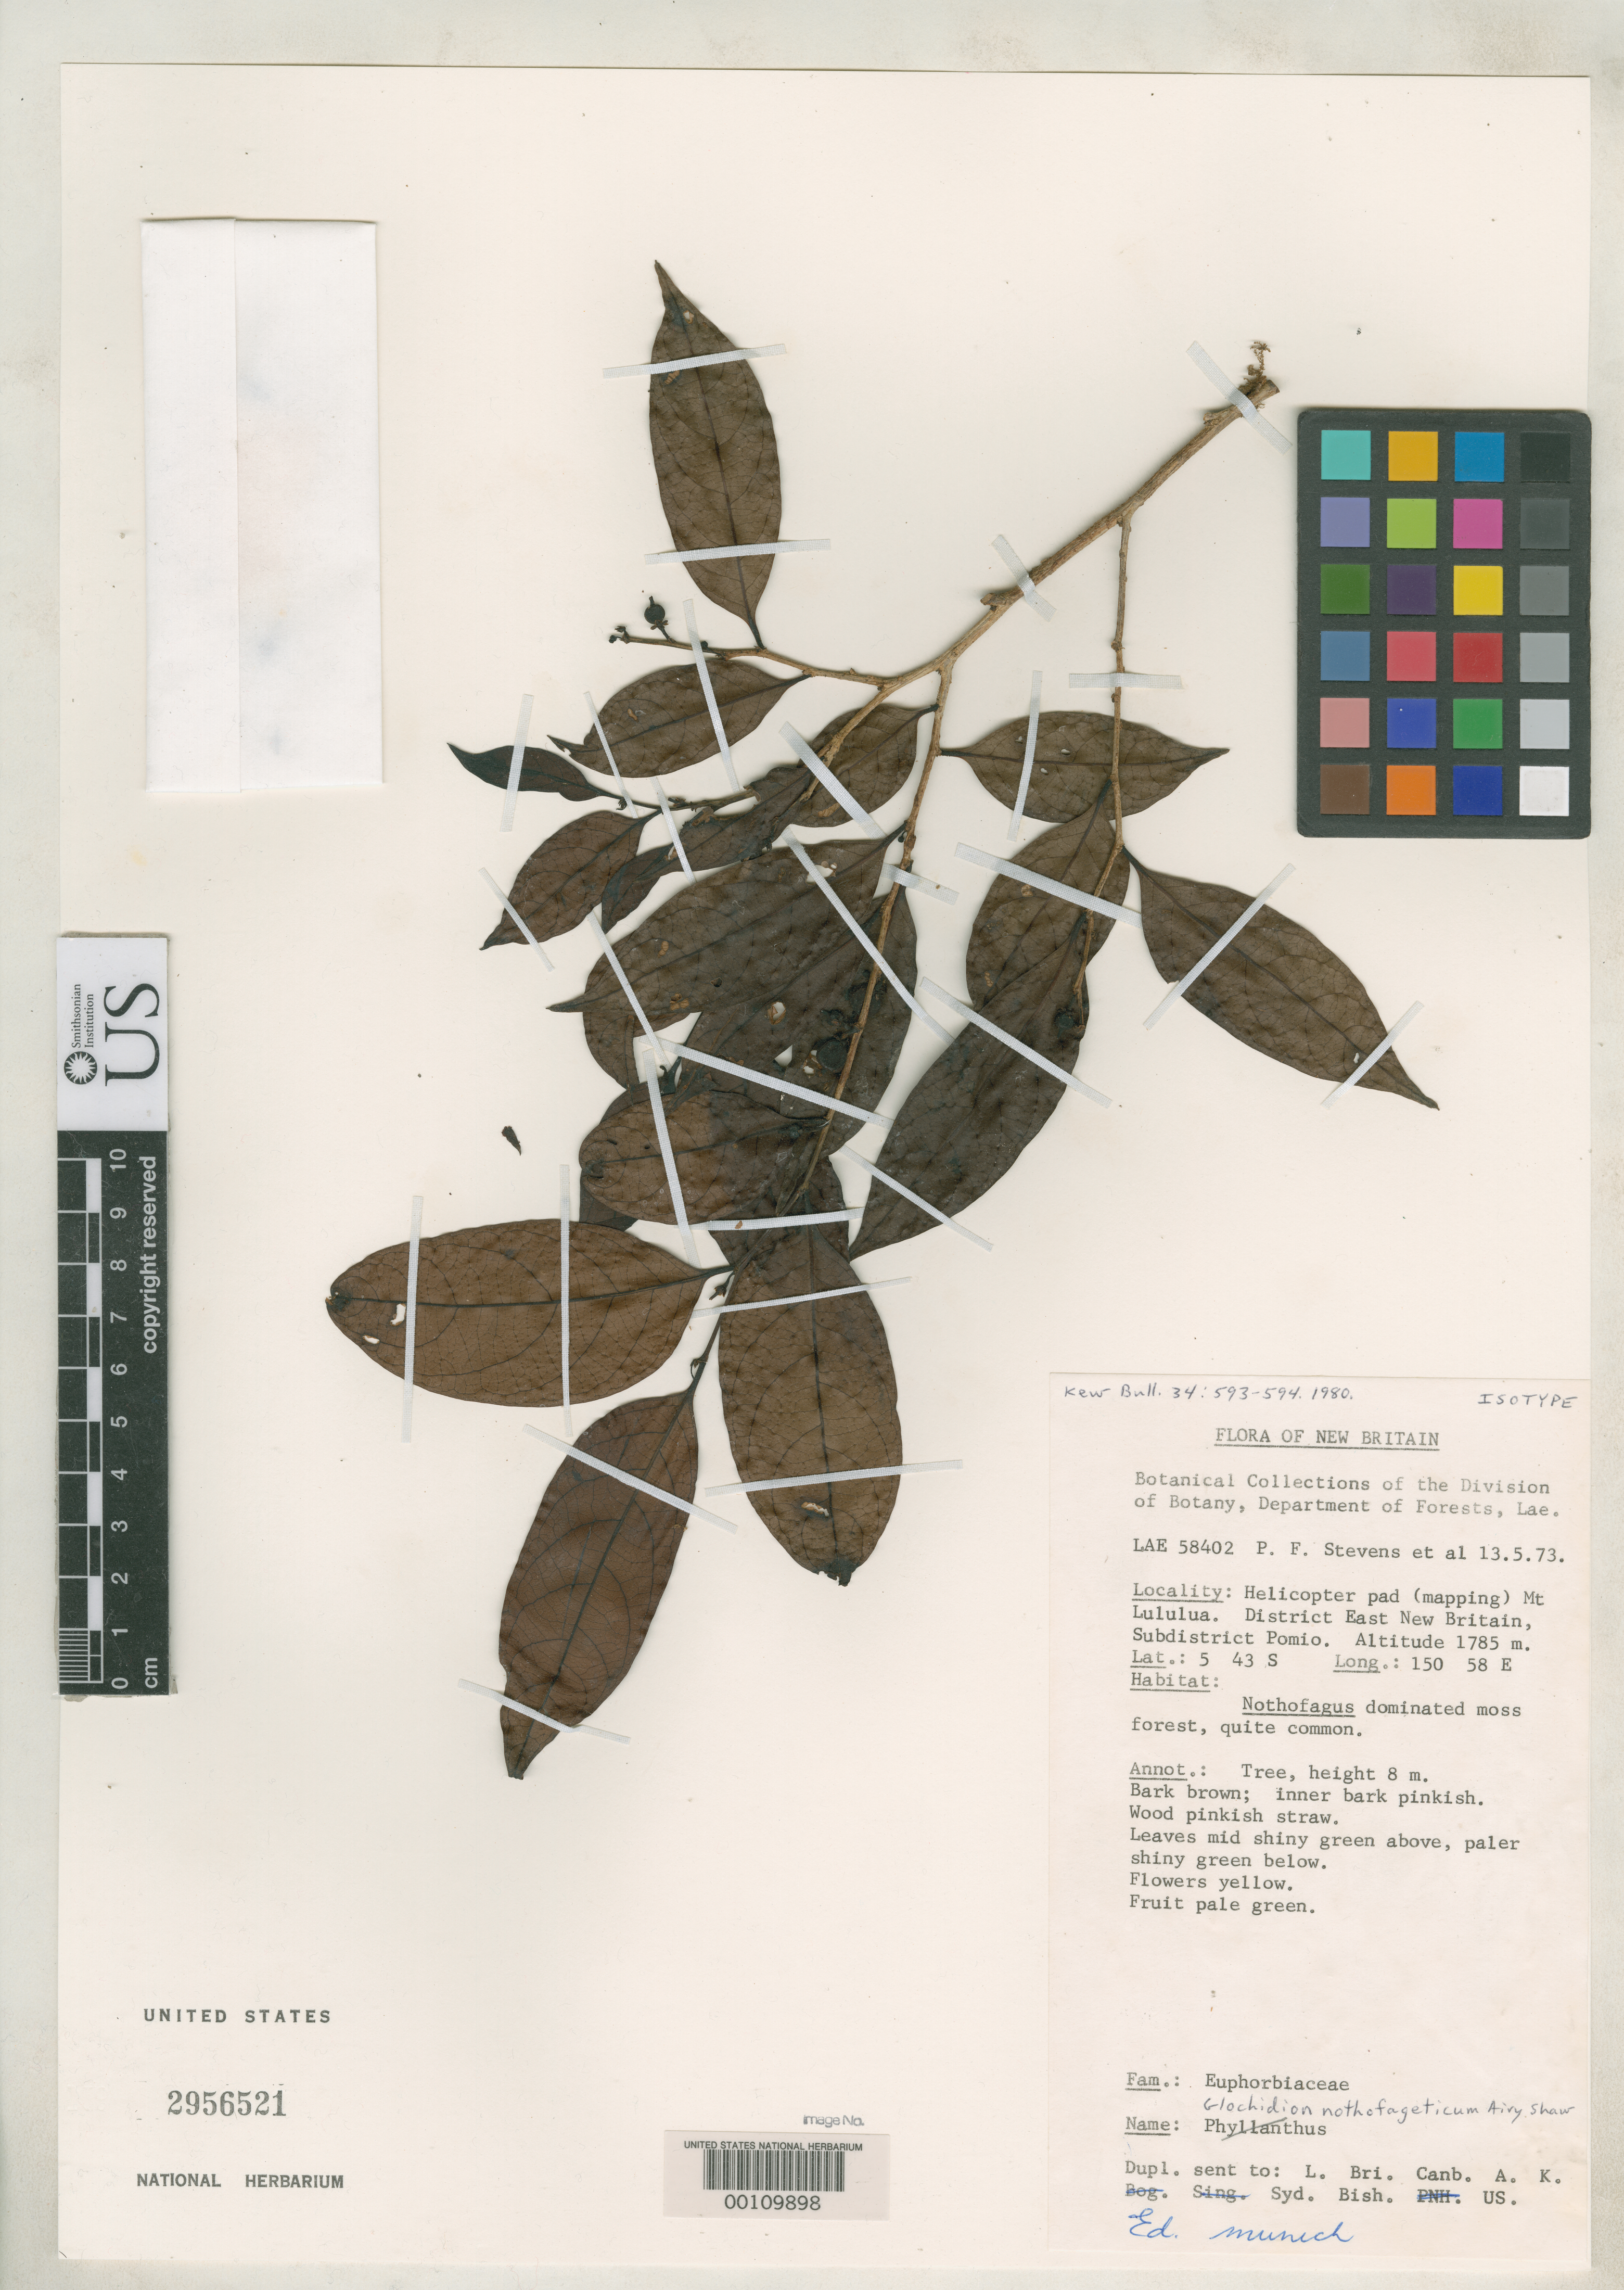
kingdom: Plantae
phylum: Tracheophyta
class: Magnoliopsida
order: Malpighiales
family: Phyllanthaceae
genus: Glochidion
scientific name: Glochidion nothofageticum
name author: Airy Shaw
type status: Isotype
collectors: P. F. Stevens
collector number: Lae 58402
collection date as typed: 13 May 1973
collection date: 1973-05-13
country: Papua New Guinea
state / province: East New Britain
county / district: Pomio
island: New Britain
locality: Pomio.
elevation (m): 1785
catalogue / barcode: US 2956521